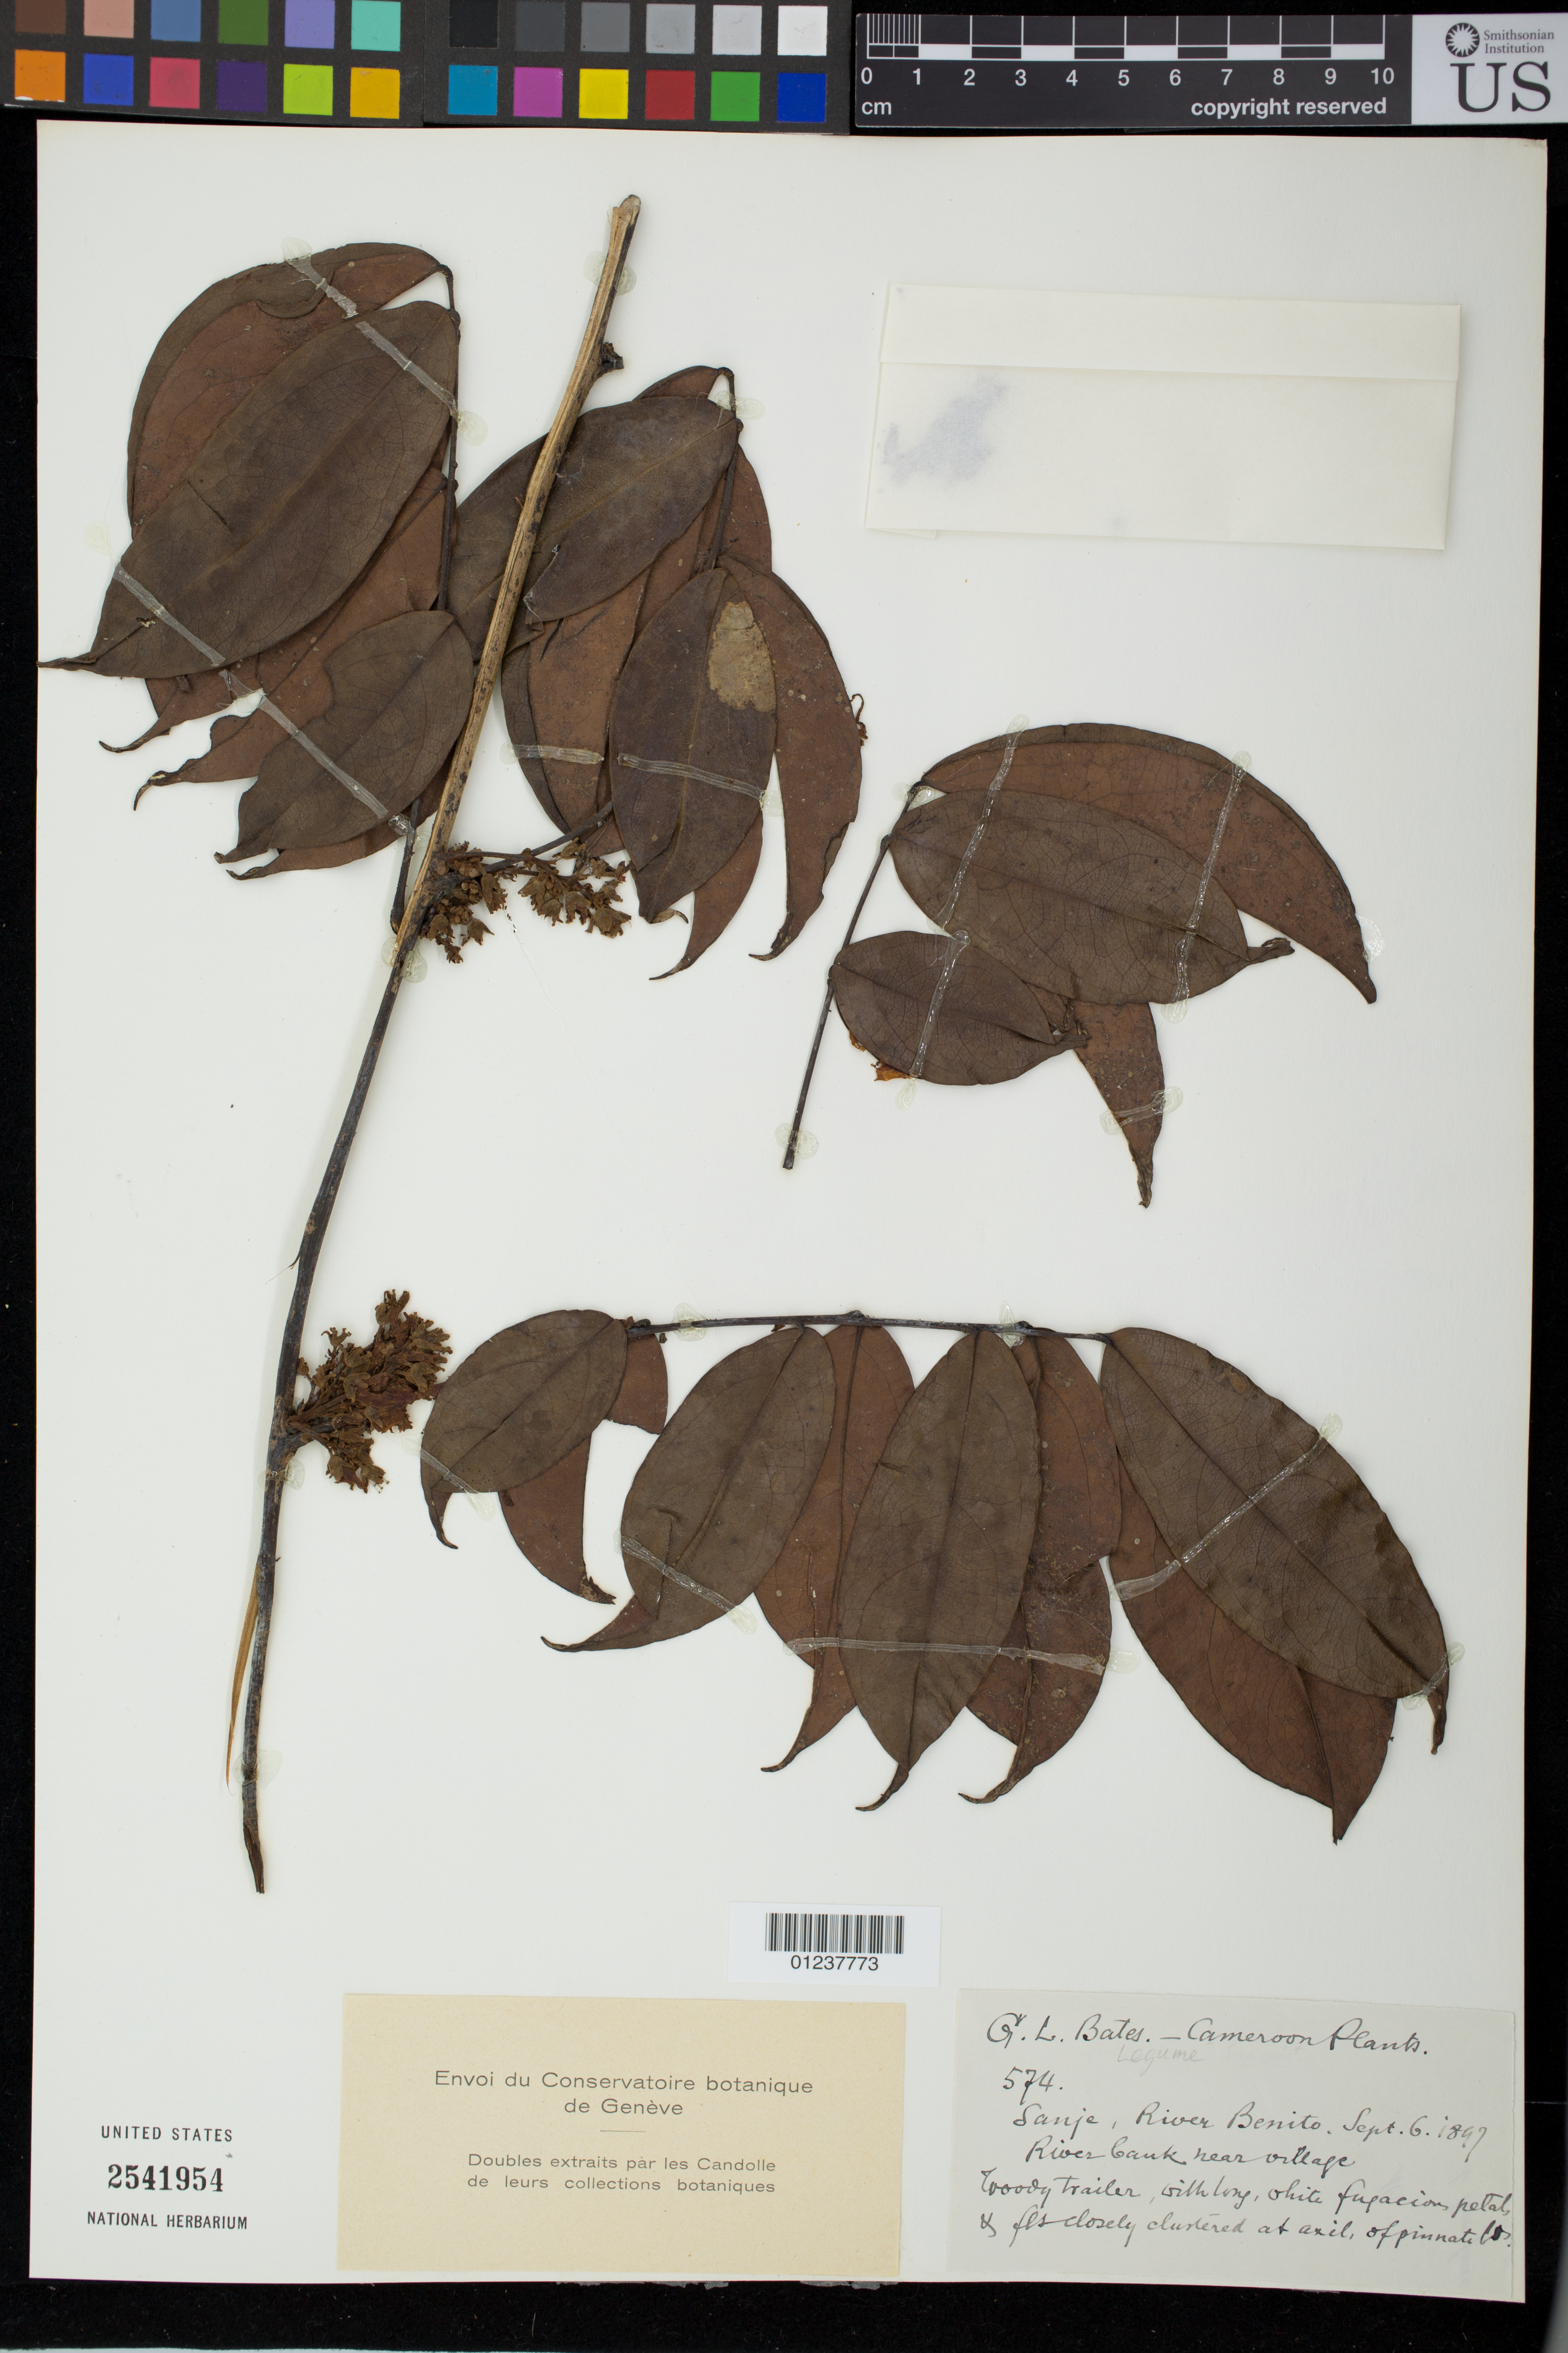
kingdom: Plantae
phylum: Tracheophyta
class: Magnoliopsida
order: Fabales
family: Fabaceae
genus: Dalbergia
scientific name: Dalbergia sp.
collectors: G. Bates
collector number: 574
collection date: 1897-09-06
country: Cameroon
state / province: Sud-Ouest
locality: Sanje, River Benito. River bank near village.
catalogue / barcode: US 2541954